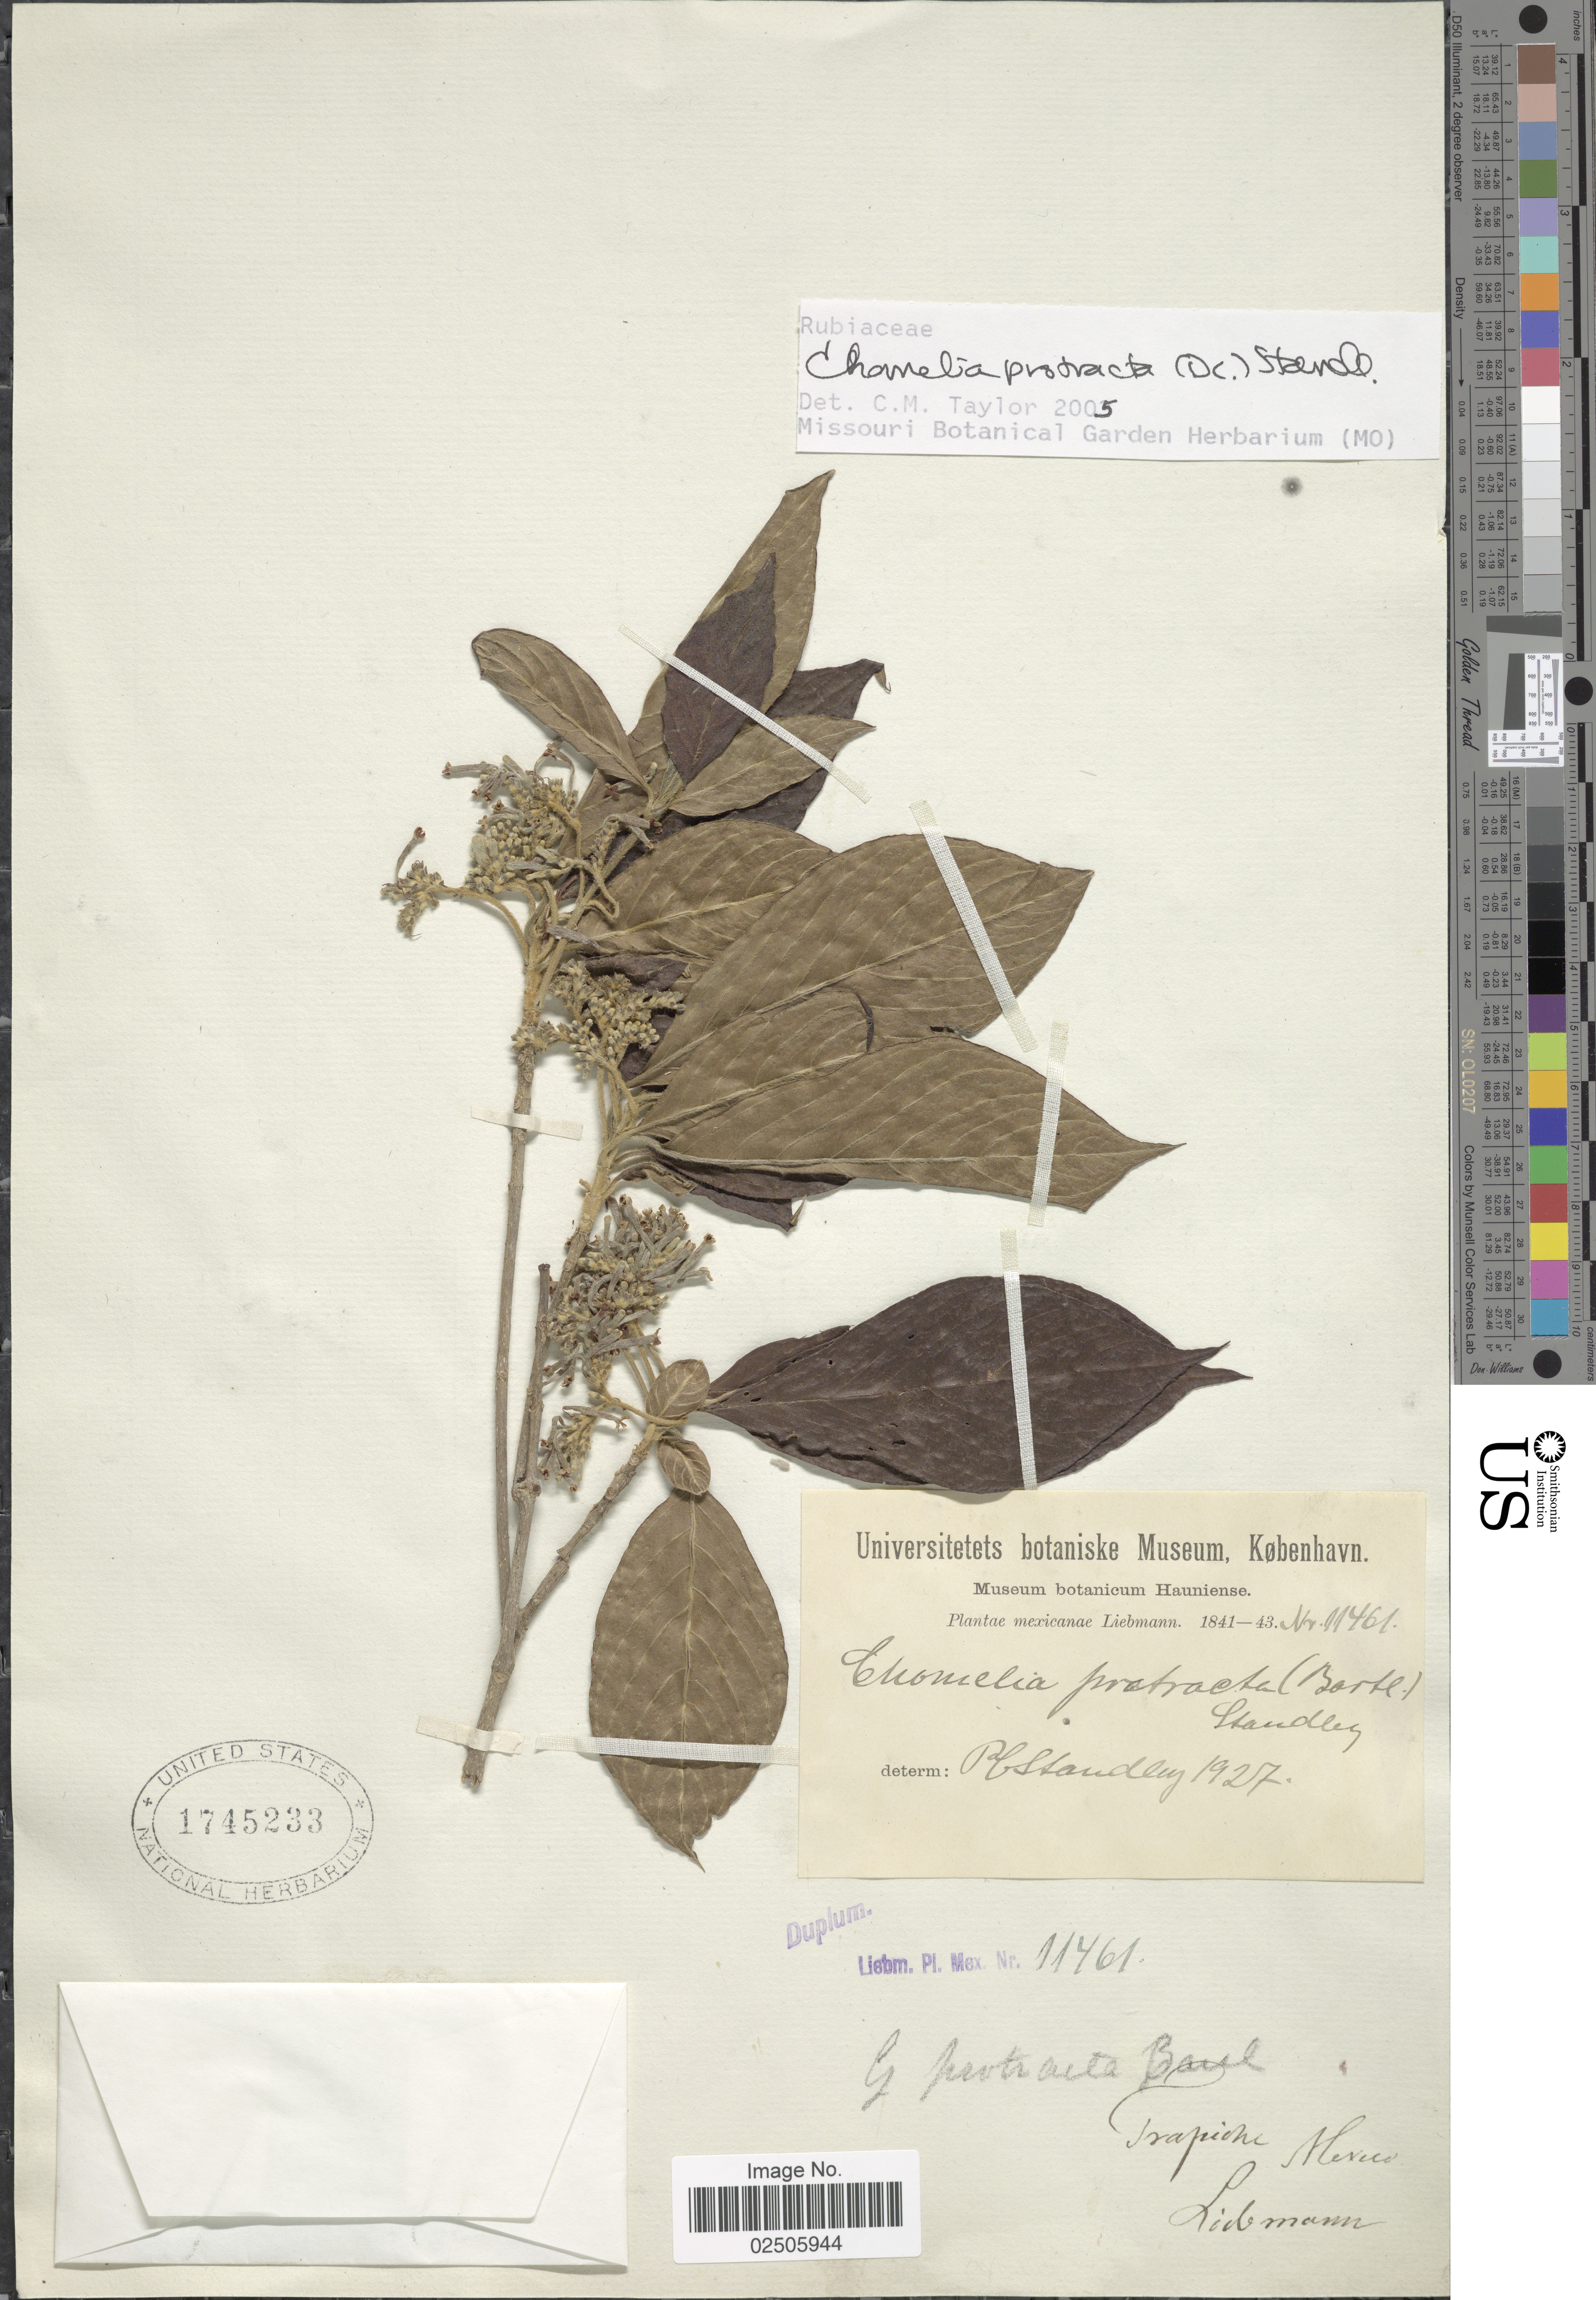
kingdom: Plantae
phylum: Tracheophyta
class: Magnoliopsida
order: Gentianales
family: Rubiaceae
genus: Chomelia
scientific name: Chomelia protracta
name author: (Bartl. ex DC.) Standl.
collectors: Liebmann, --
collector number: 11461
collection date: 1841/1843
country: Mexico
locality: Trapiche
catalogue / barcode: US 1745233